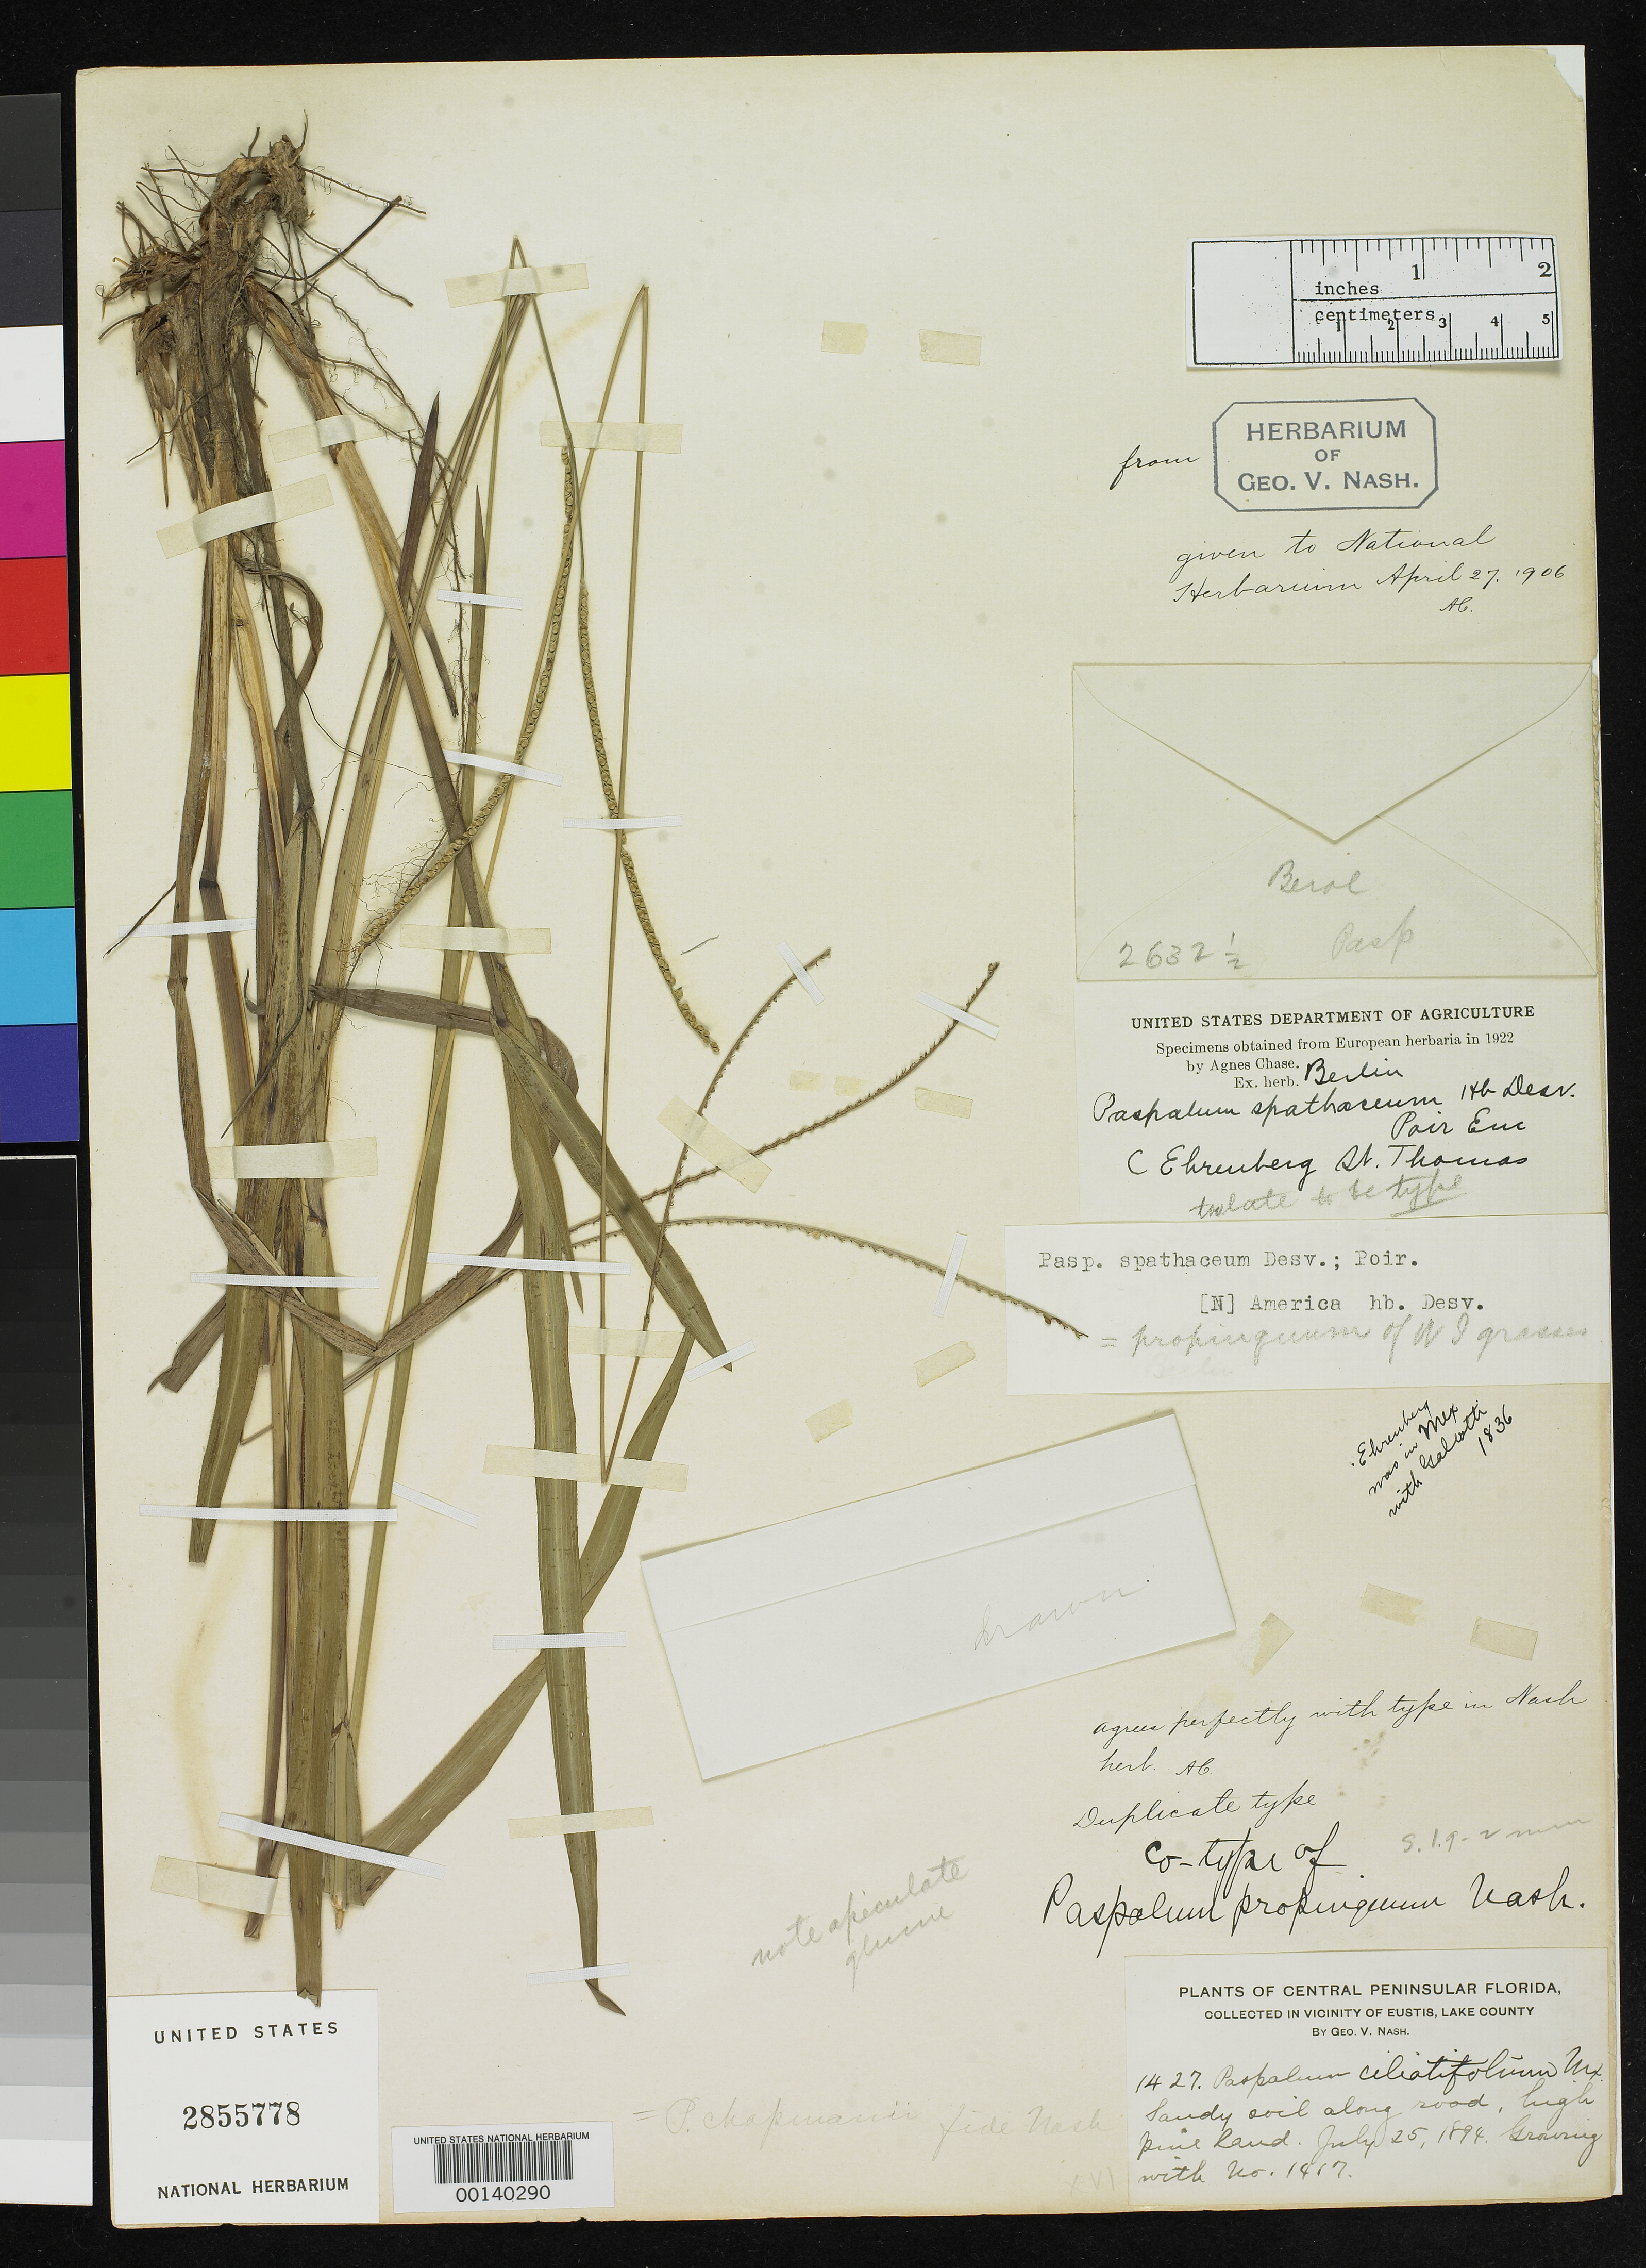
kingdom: Plantae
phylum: Tracheophyta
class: Liliopsida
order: Poales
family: Poaceae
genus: Paspalum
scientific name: Paspalum propinquum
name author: Nash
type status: Isotype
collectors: G. V. Nash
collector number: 1427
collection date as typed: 25 Jul 1894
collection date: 1894-07-25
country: United States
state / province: Florida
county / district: Lake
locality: Near Eustis.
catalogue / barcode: US 2855778